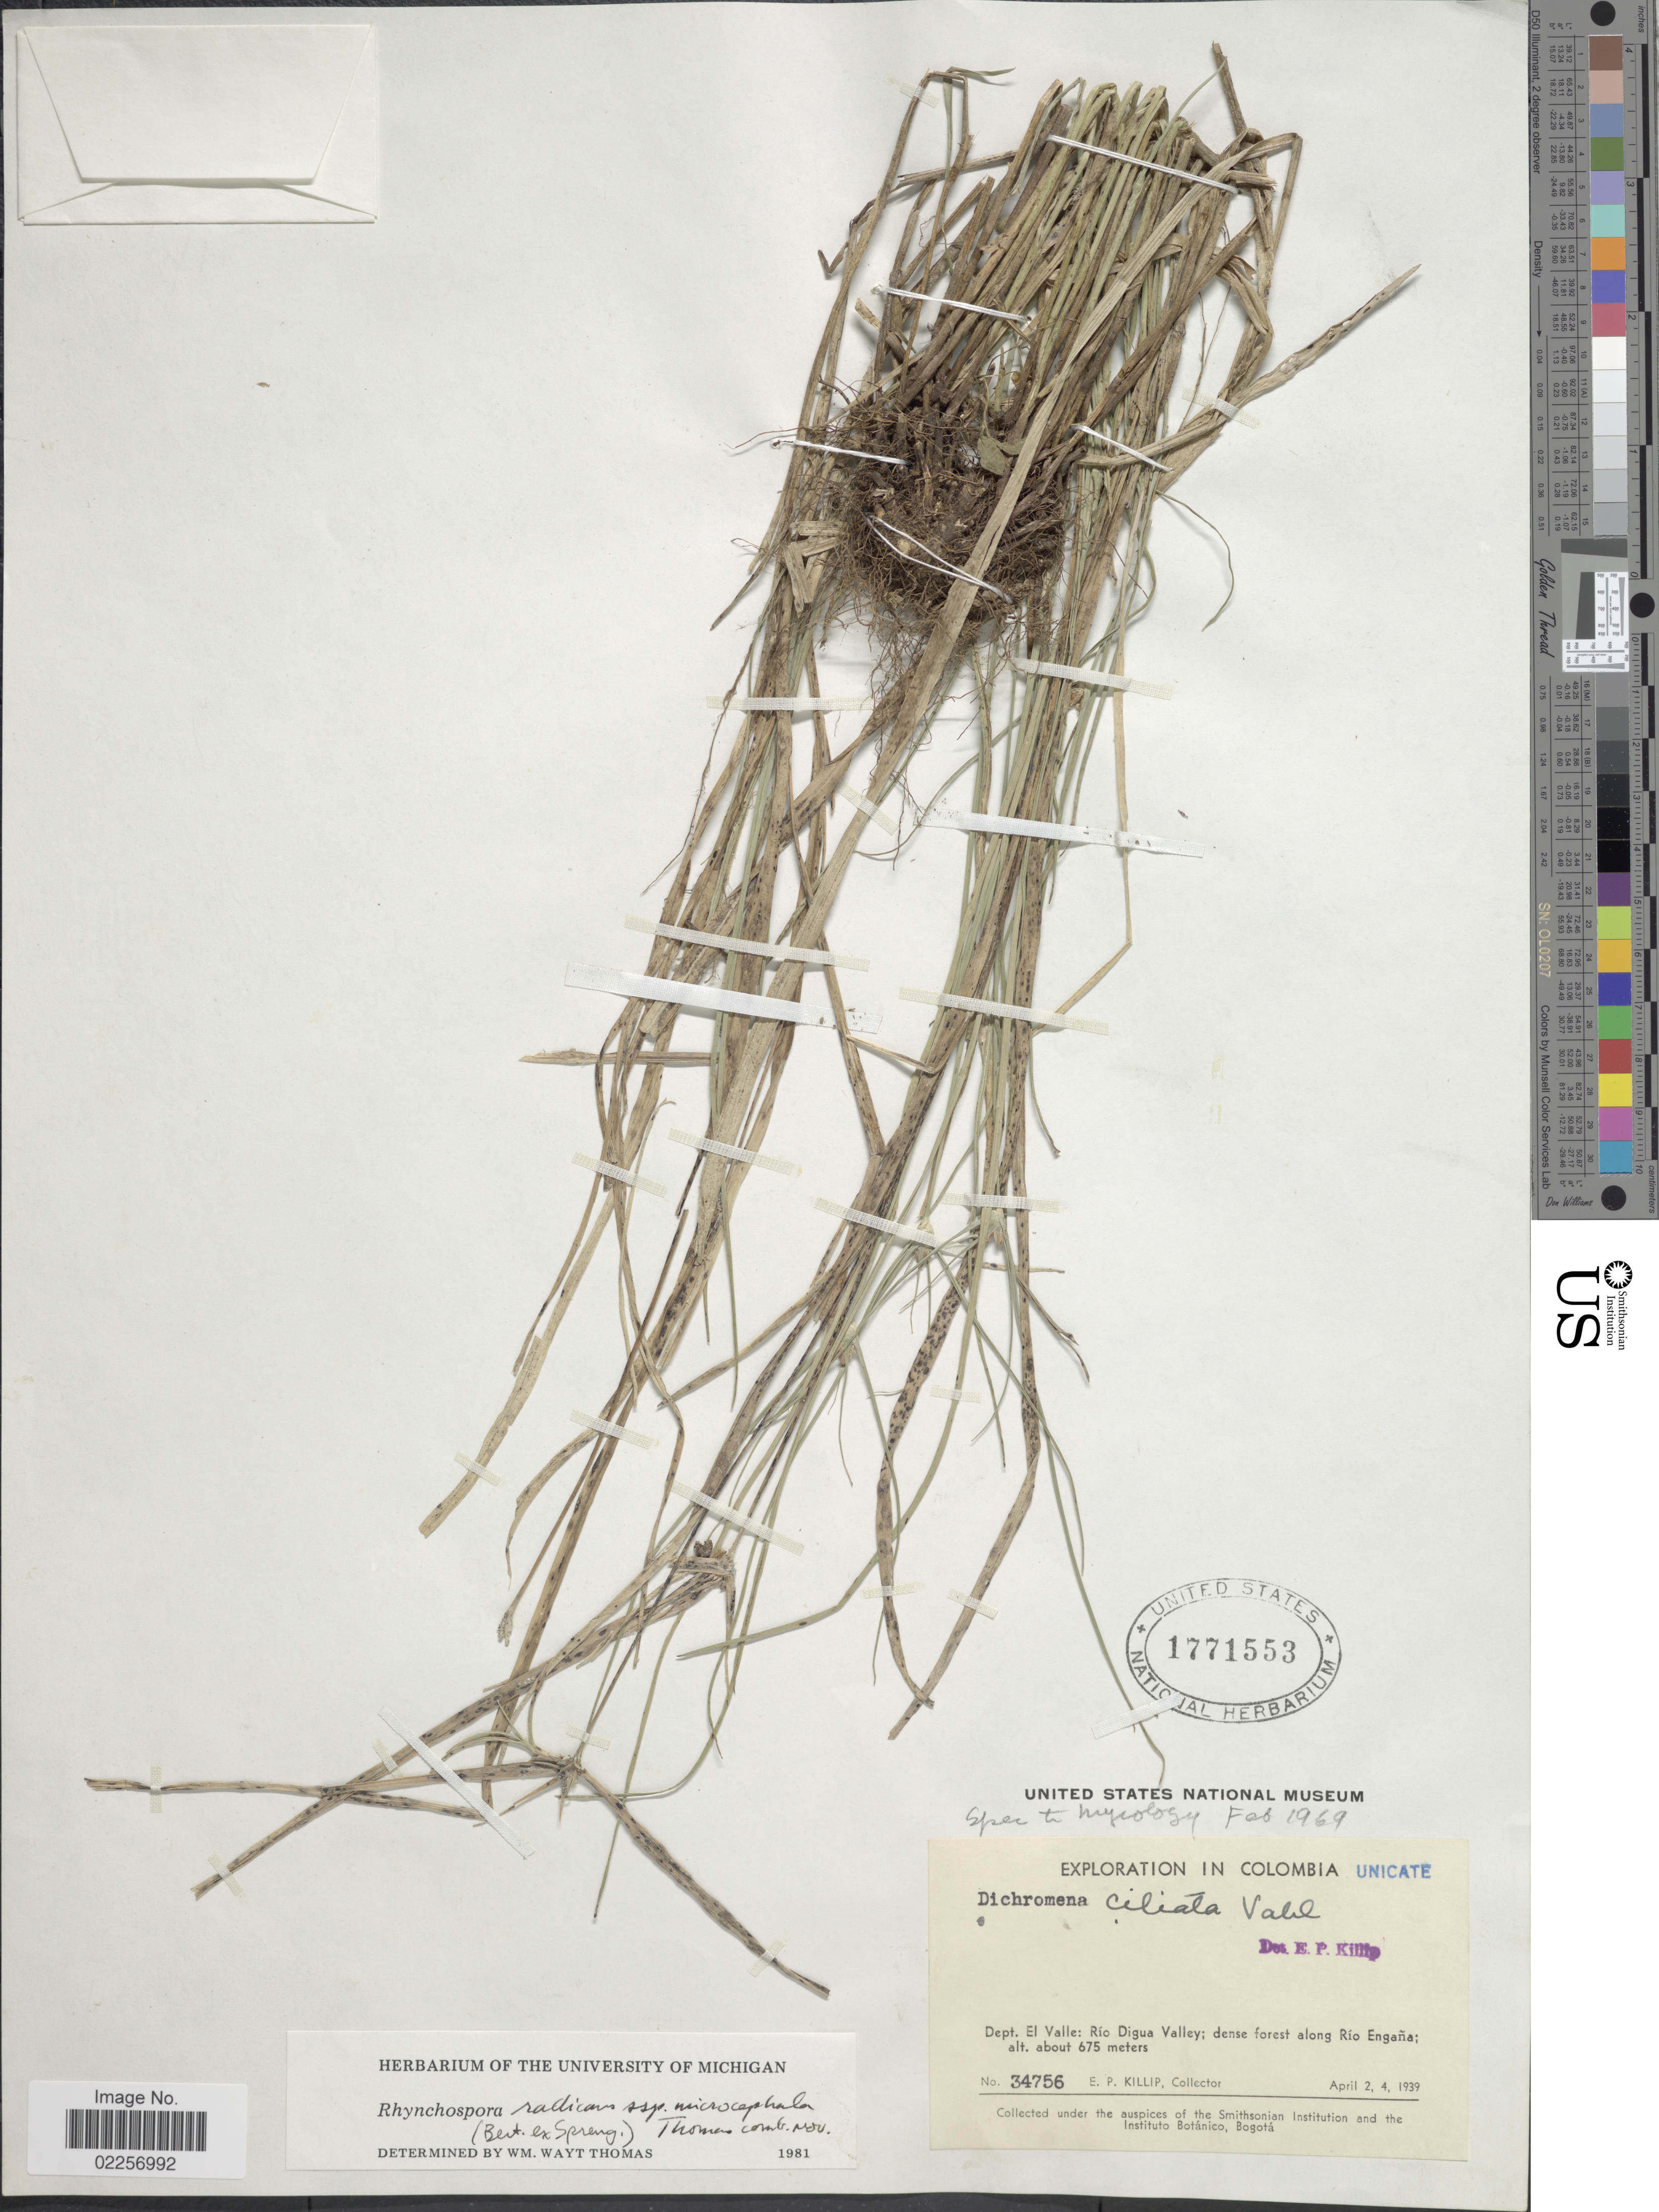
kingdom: Plantae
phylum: Tracheophyta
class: Liliopsida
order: Poales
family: Cyperaceae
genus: Rhynchospora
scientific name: Rhynchospora radicans subsp. microcephala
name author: (Bertero ex Spreng.) W.W. Thomas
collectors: E. P. Killip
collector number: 34756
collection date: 1939-04-02/1939-04-04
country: Colombia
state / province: Valle del Cauca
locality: Dept. El Valle: Rio Digua Valley; dense forest along Rio Engana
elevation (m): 675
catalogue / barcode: US 1771553